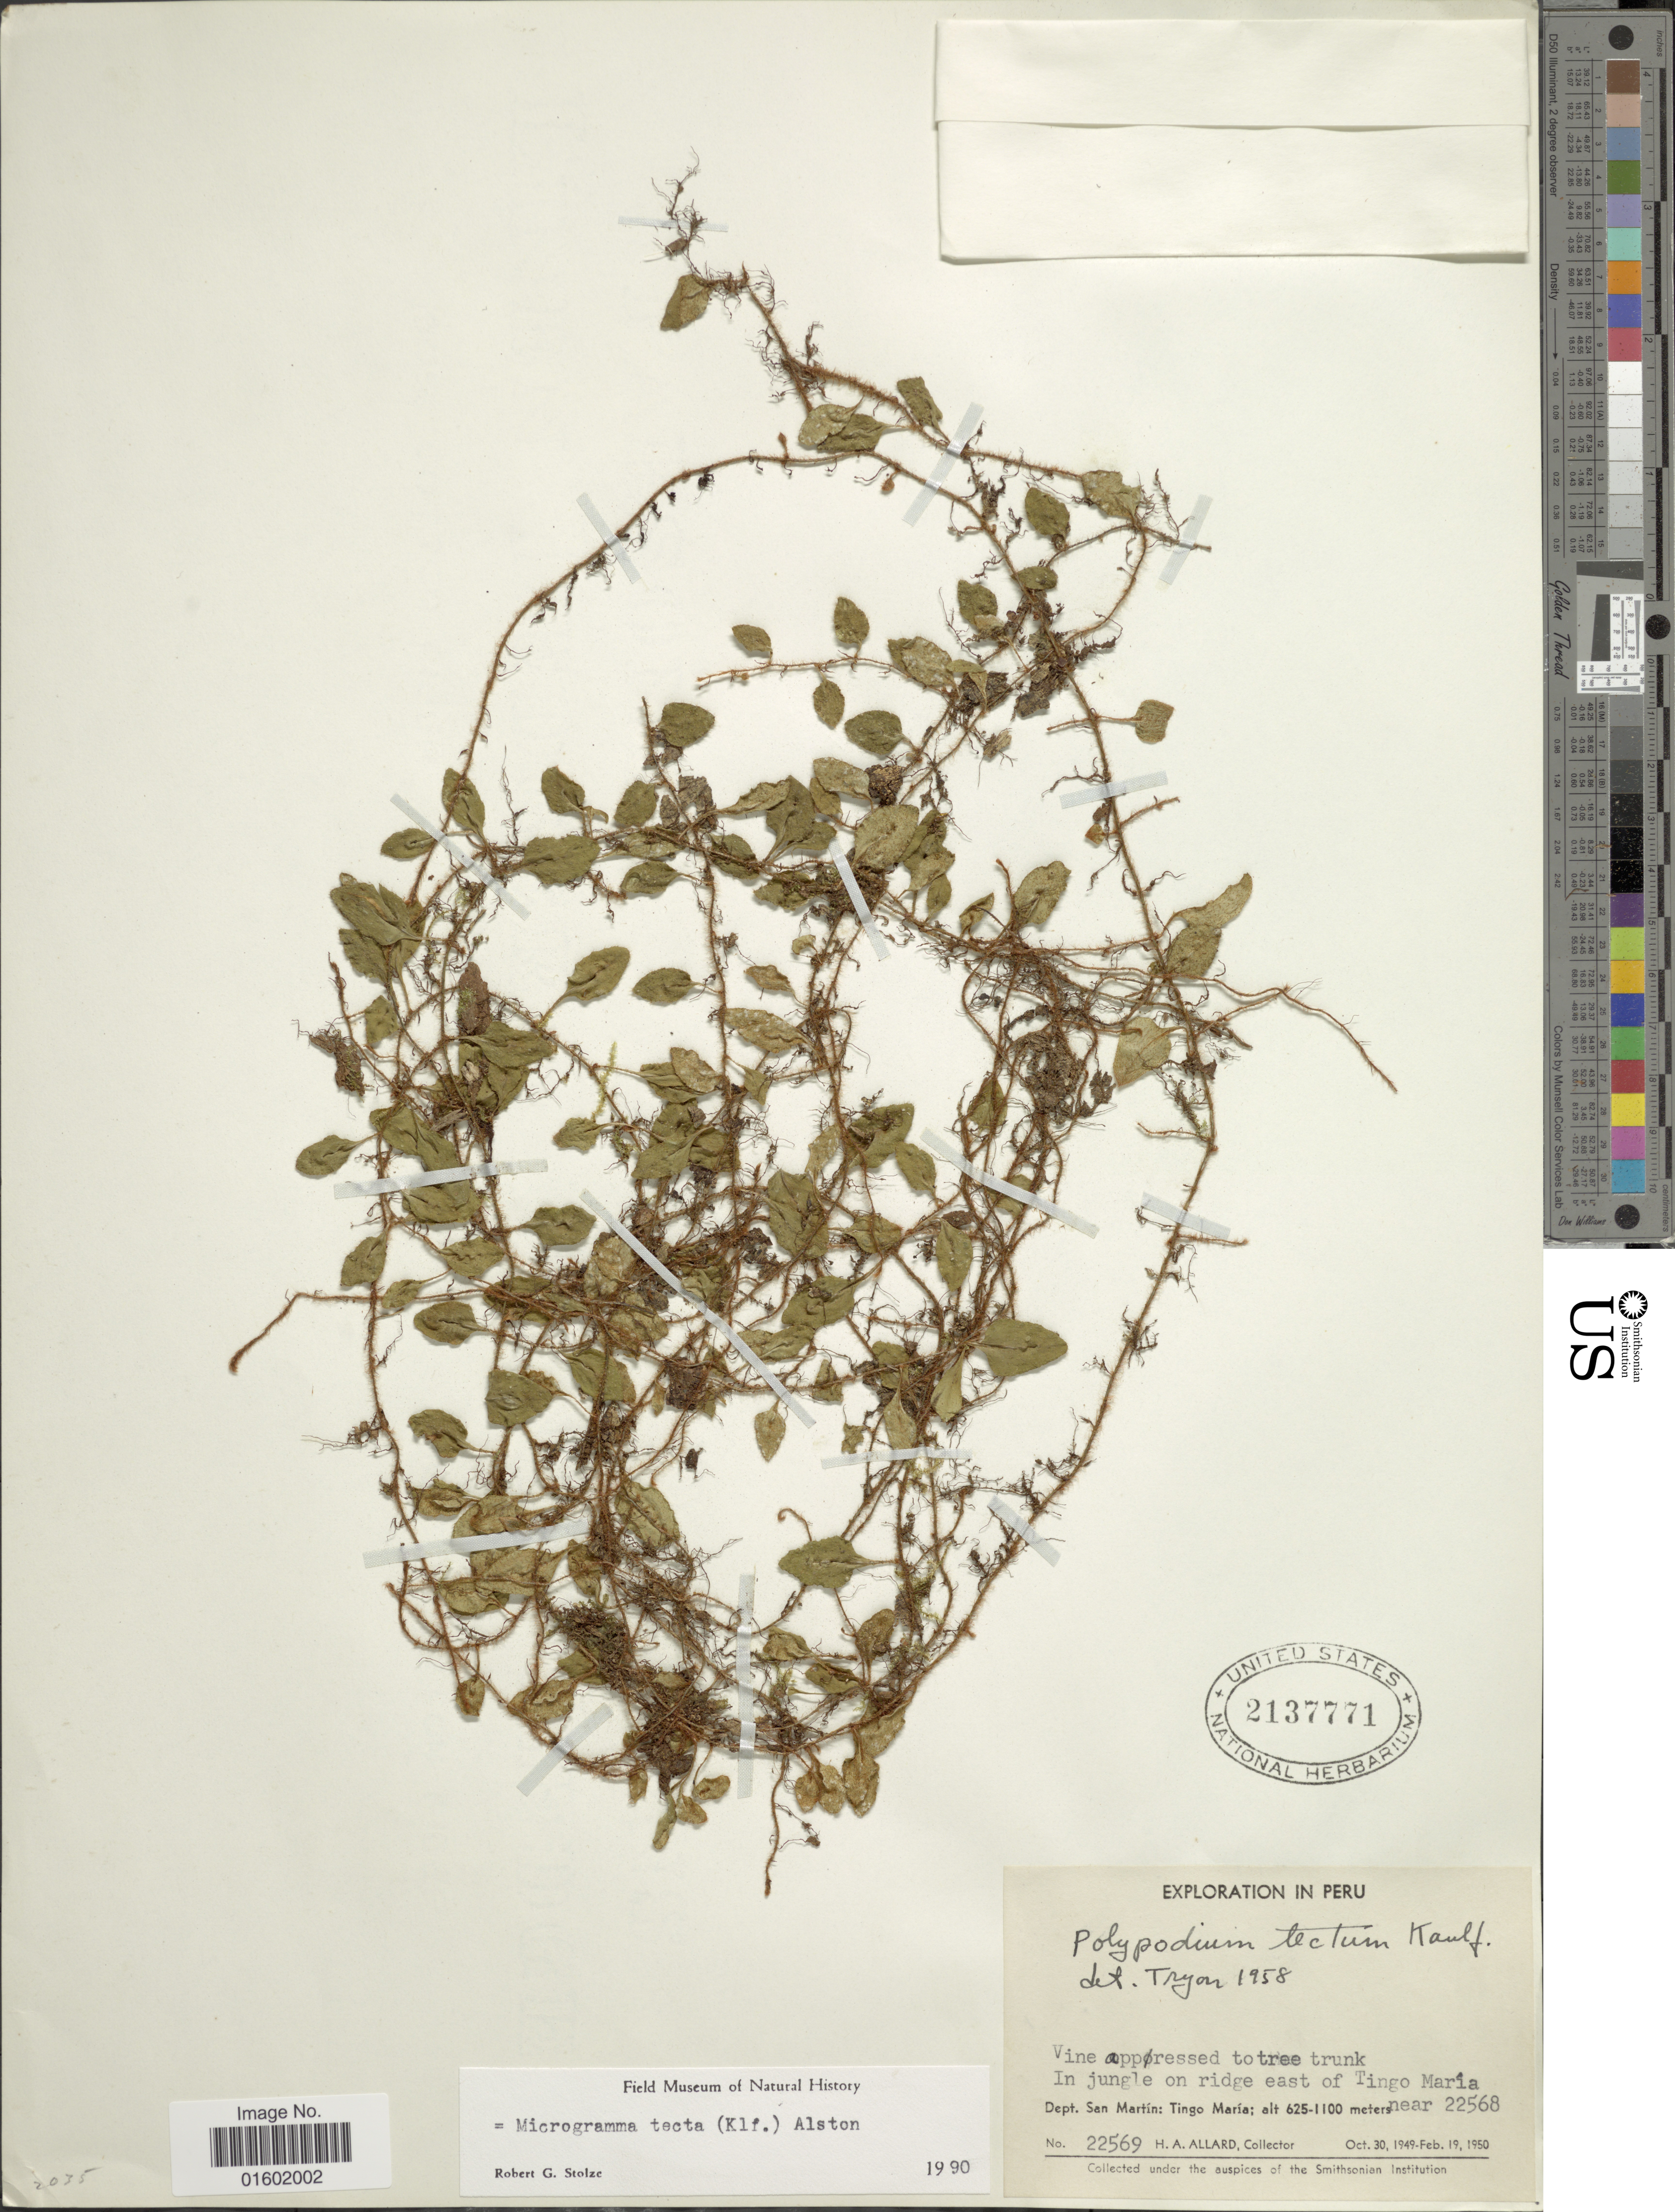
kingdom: Plantae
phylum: Tracheophyta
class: Polypodiopsida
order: Polypodiales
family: Polypodiaceae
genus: Microgramma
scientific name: Microgramma tecta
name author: (Kaulf.) Alston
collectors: H. A. Allard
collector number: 22569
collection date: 1949-10-30/1950-02-19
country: Peru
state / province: San Martín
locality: Dept. San Martin, Tingo Maria, In jungle on ridge east of Tingo Maria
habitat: in jungle on ridge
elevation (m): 625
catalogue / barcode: US 2137771